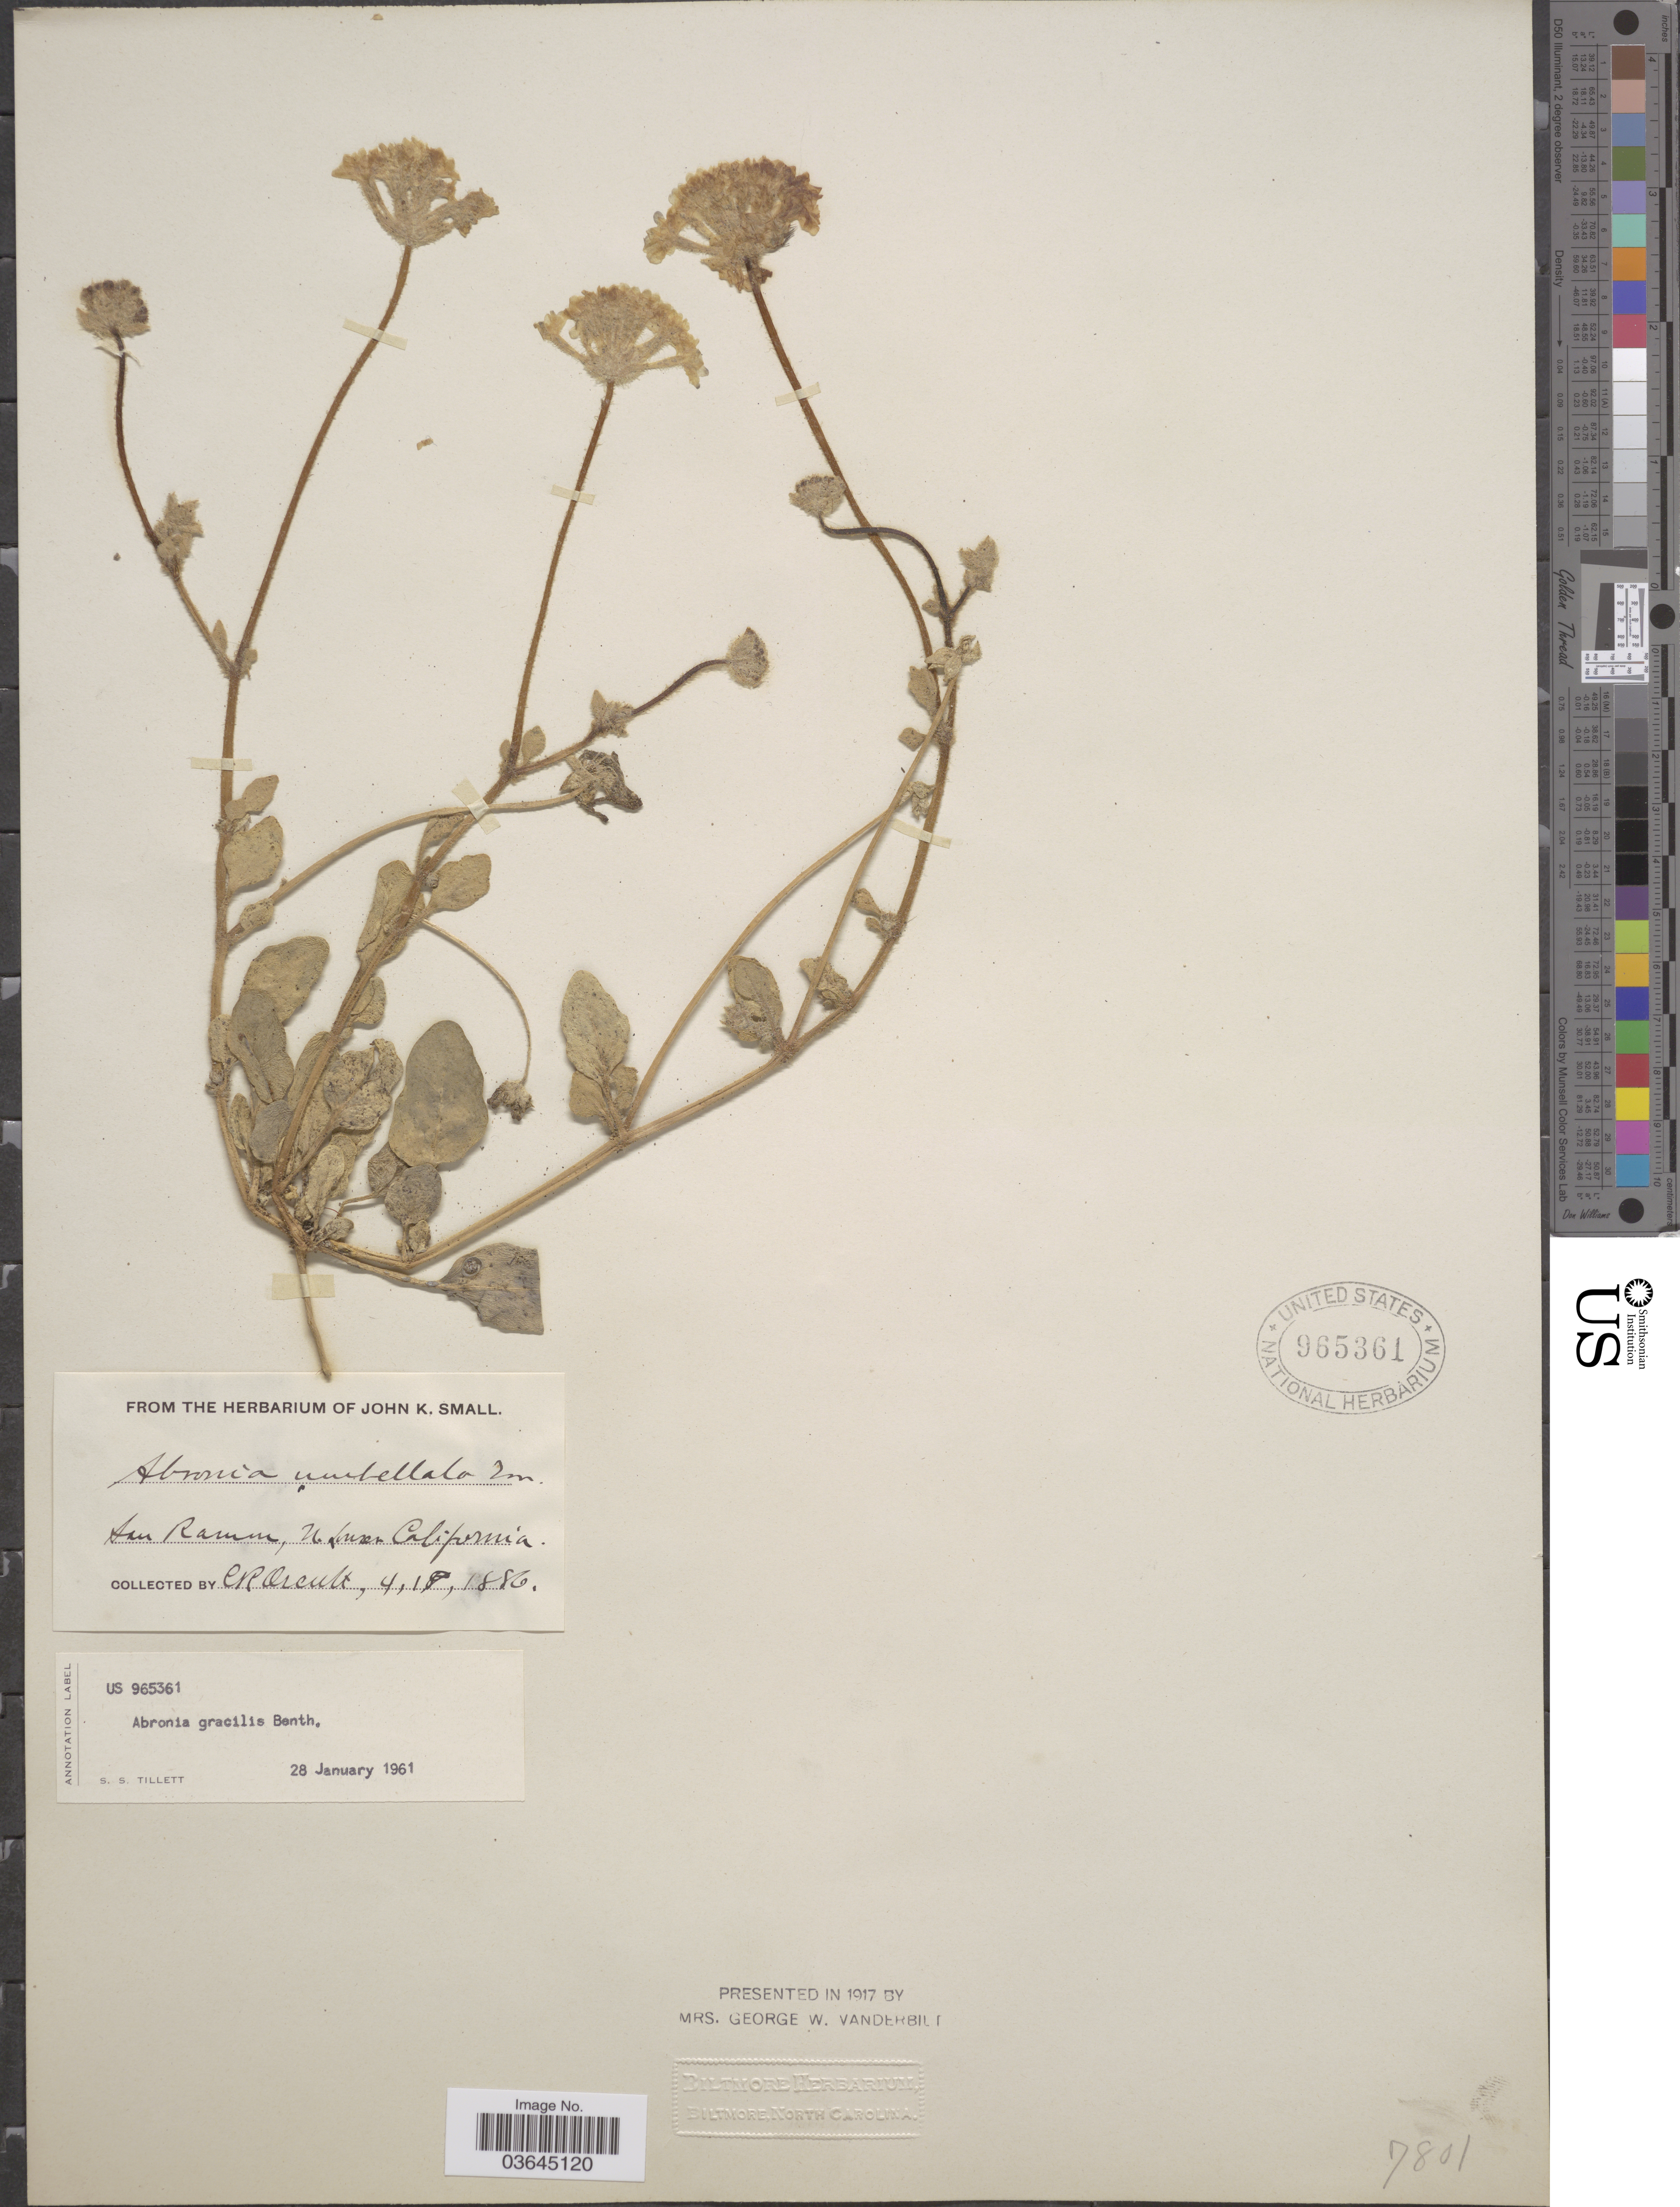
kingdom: Plantae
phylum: Tracheophyta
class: Magnoliopsida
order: Caryophyllales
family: Nyctaginaceae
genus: Abronia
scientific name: Abronia gracilis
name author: Benth.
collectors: C. R. Orcutt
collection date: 1886-04-19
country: Mexico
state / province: Baja California Norte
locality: San Ramon, N. Lower California.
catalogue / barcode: US 965361